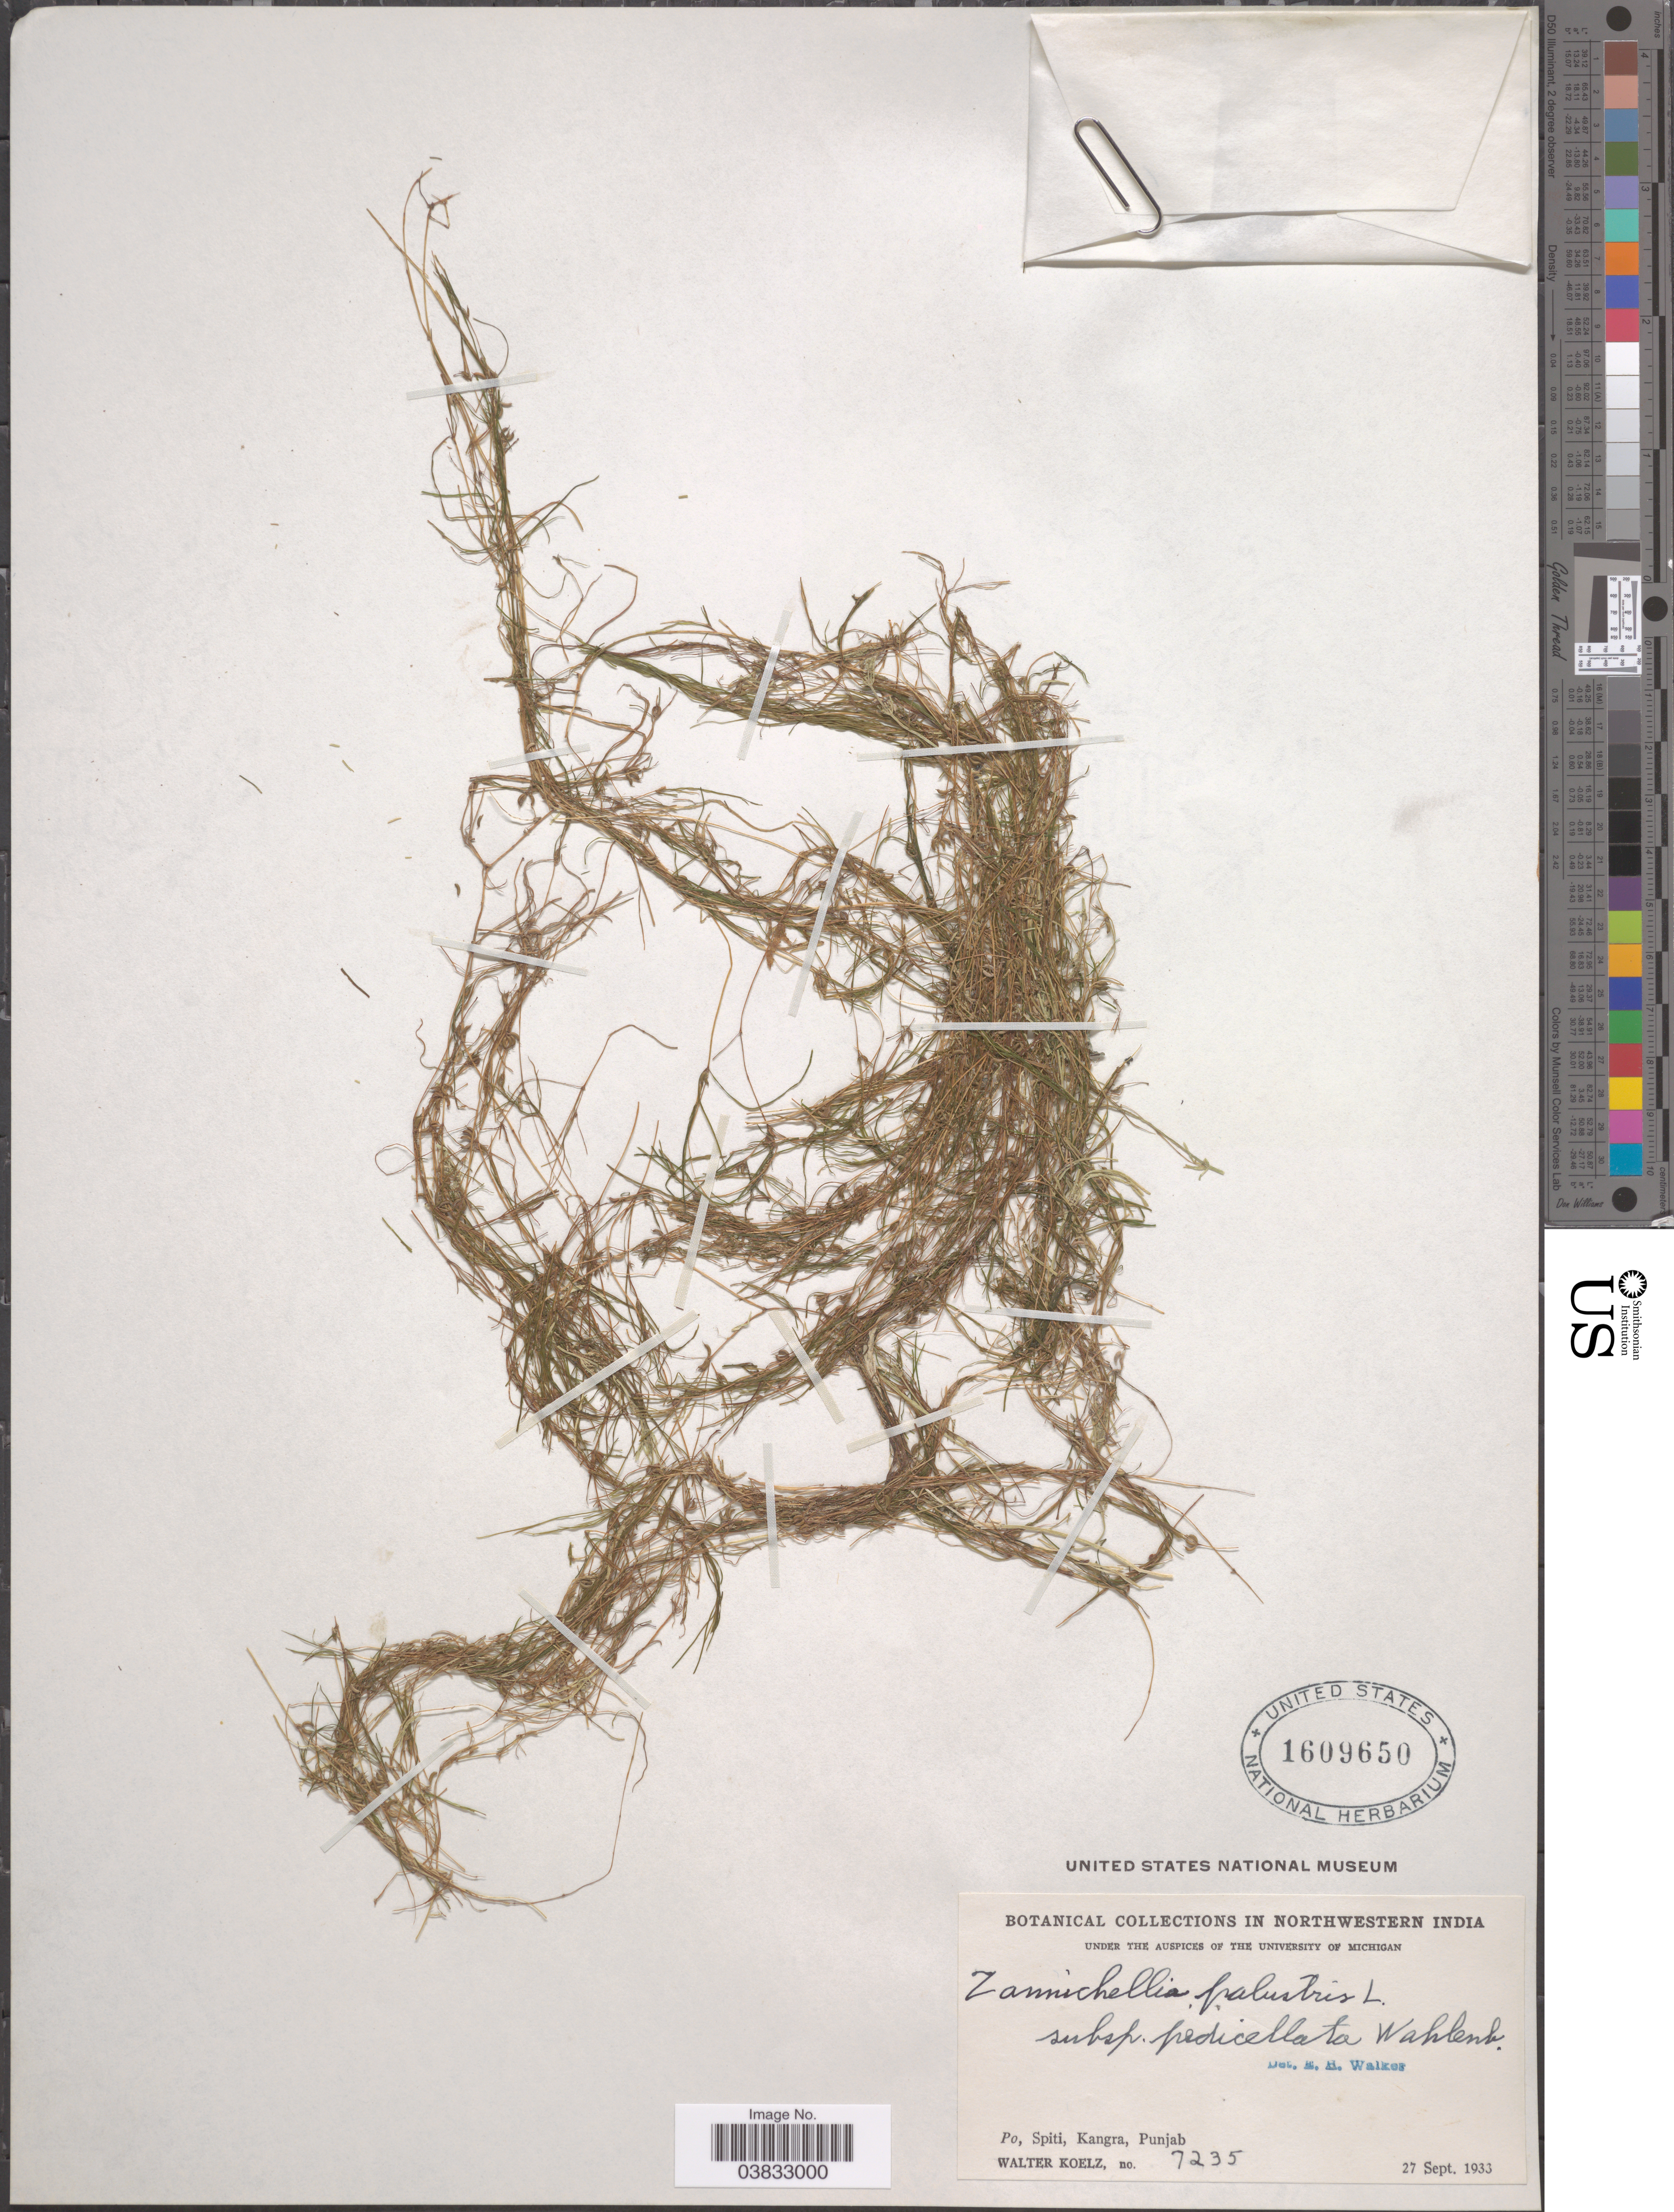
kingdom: Plantae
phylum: Tracheophyta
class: Liliopsida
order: Alismatales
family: Potamogetonaceae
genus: Zannichellia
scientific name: Zannichellia dentata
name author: Willd.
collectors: W. N. Koelz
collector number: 7235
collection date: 1933-09-27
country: India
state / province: Punjab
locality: Northwestern India. Po, Spiti, Kangra, Punjab.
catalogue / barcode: US 1609650